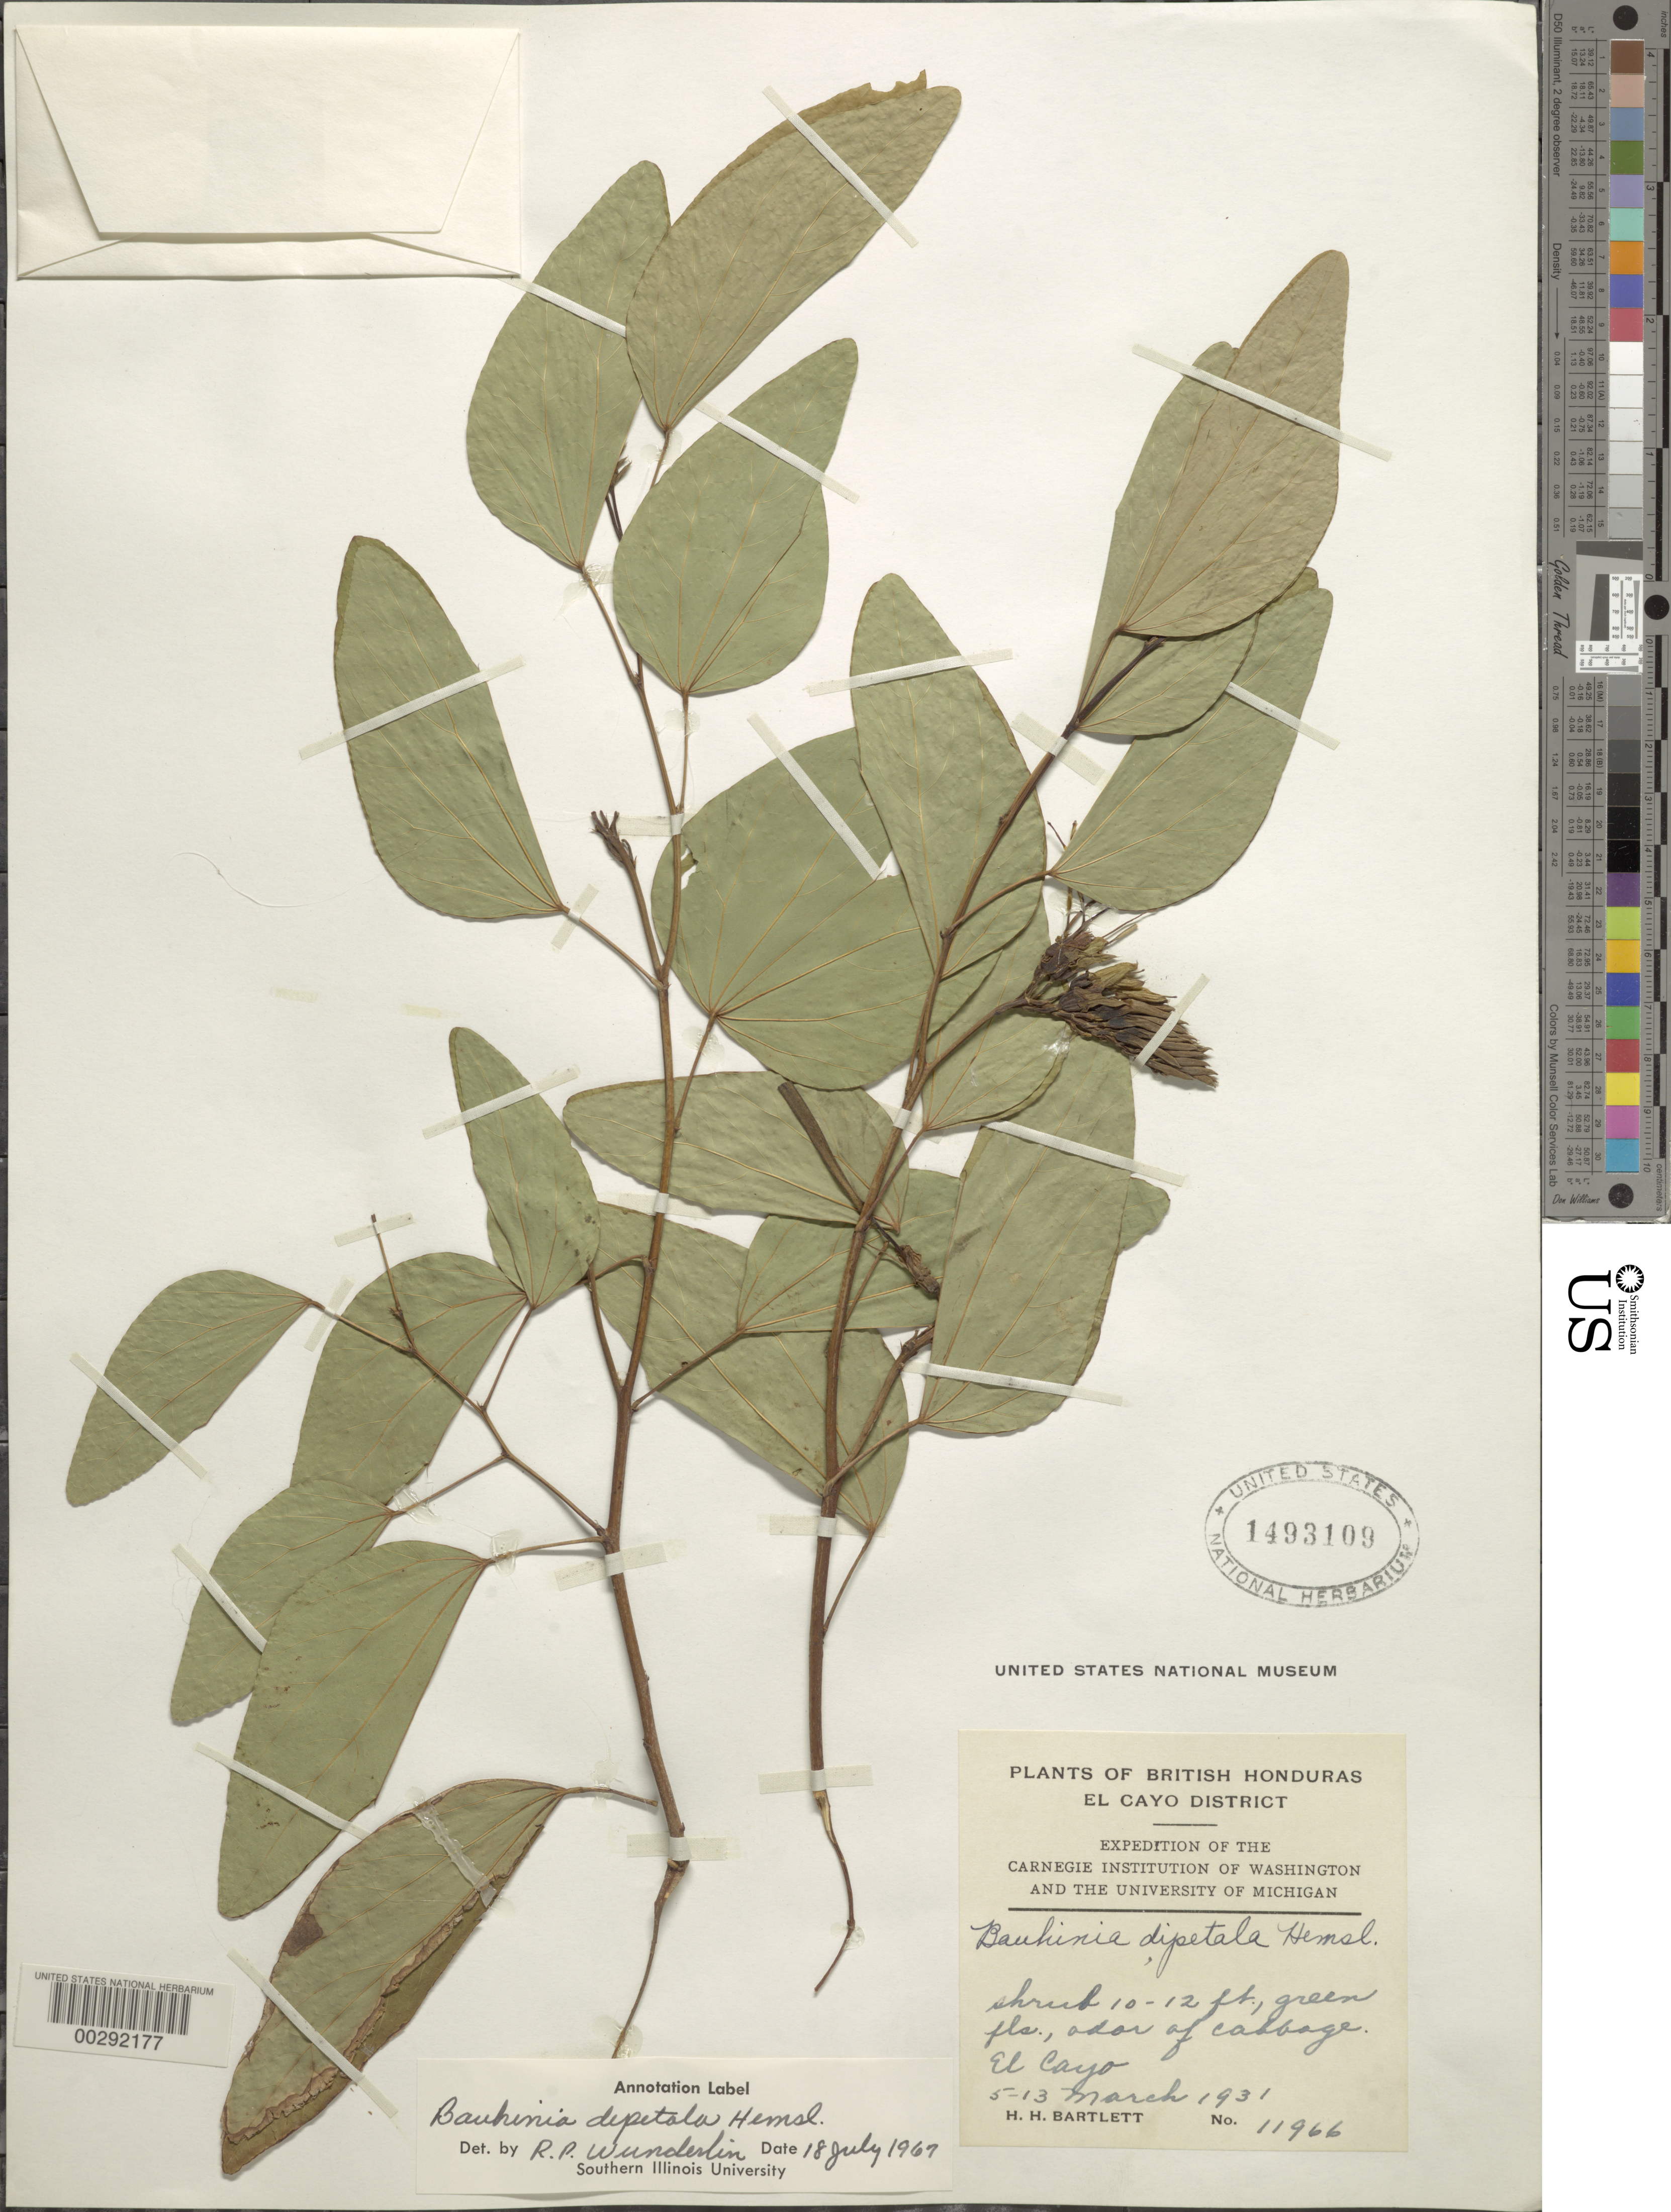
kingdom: Plantae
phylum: Tracheophyta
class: Magnoliopsida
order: Fabales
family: Fabaceae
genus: Bauhinia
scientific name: Bauhinia dipetala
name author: Hemsl.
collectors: H. H. Bartlett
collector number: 11966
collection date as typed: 05 Mar 1931 to 13 Mar 1931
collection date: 1931-03-05/1931-03-13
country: Belize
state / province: Cayo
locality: El Cayo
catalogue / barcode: US 1493109